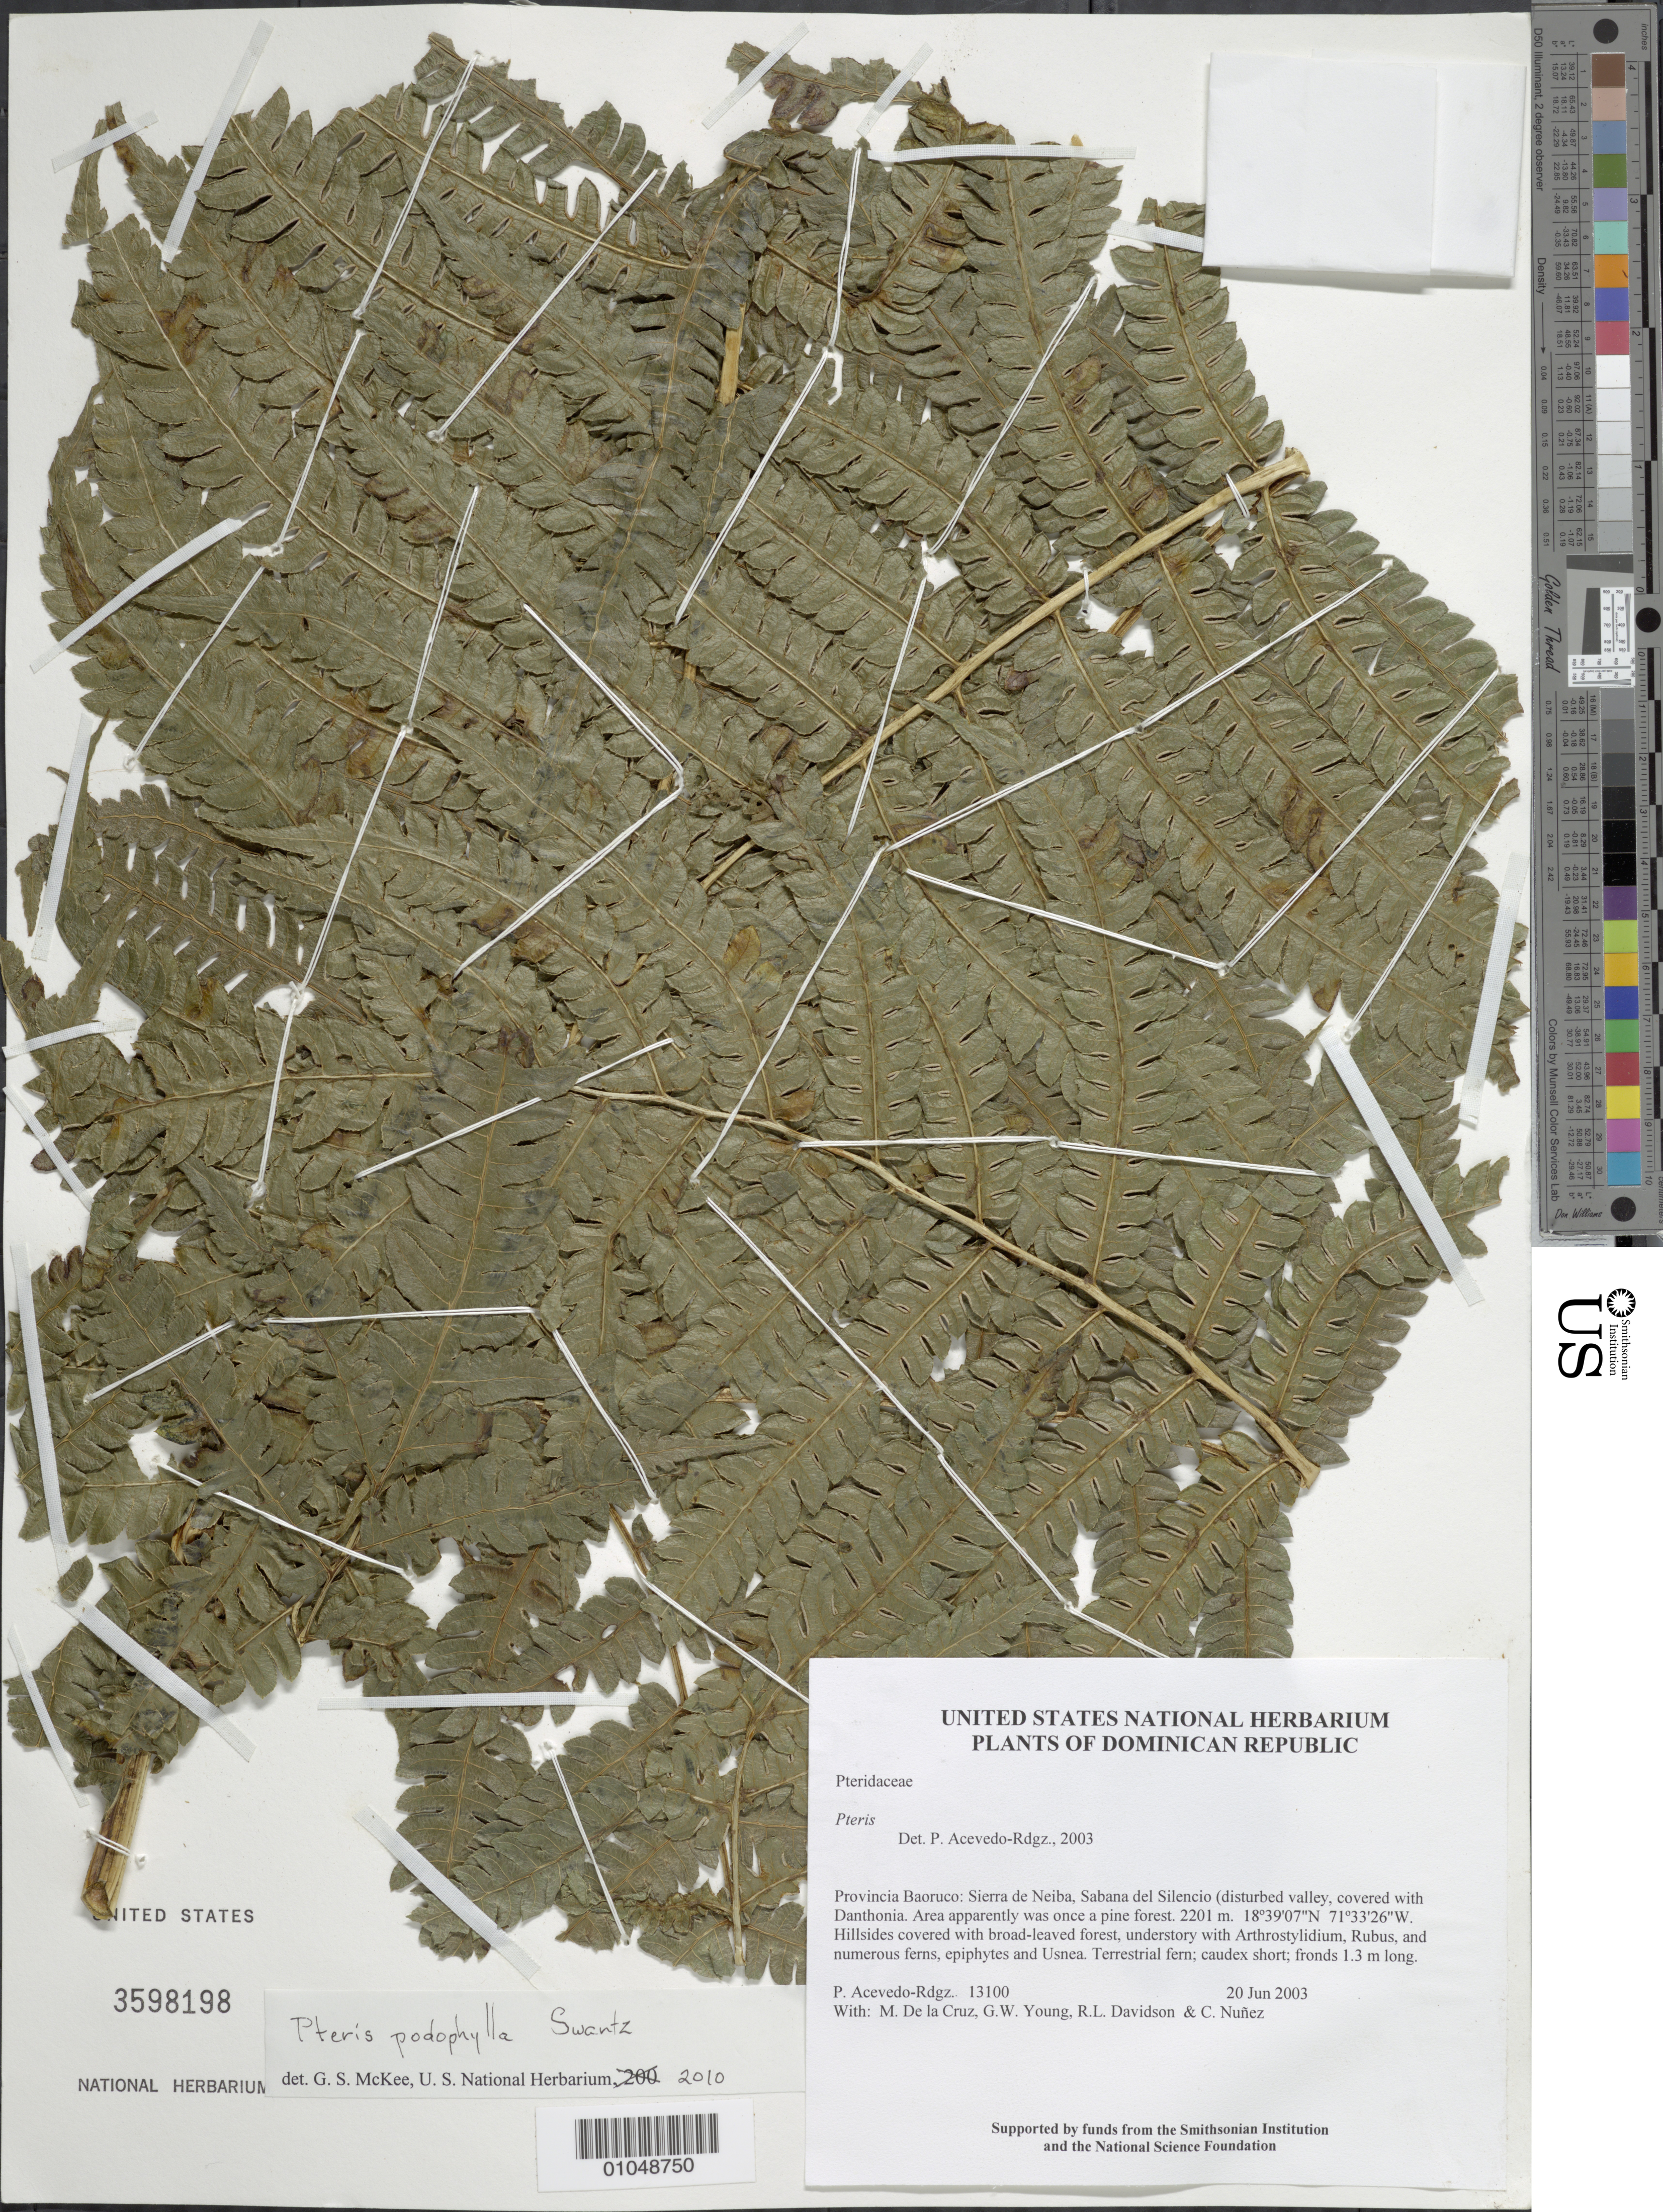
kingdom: Plantae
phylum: Tracheophyta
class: Polypodiopsida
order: Polypodiales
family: Pteridaceae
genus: Pteris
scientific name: Pteris podophylla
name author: Sw.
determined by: McKee, G. S., (US), NMNH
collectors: P. Acevedo-Rodr., M. de la Cruz, J. Rawlins, G. Young, R. Davidson & C. Nunez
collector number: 13100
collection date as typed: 20 Jun 2003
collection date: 2003-06-20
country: Dominican Republic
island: Hispaniola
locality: Provincia Baoruco: Sierra de Neiba, Sabana del Silencio (disturbed valley, covered with Danthonia. Area apparently was once a pine forest.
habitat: Hillsides covered with broad-leaved forest, understory with Arthrostylidium, Rubus, and numerous ferns, epiphytes and Usnea.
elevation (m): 2201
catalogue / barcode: US 3598198